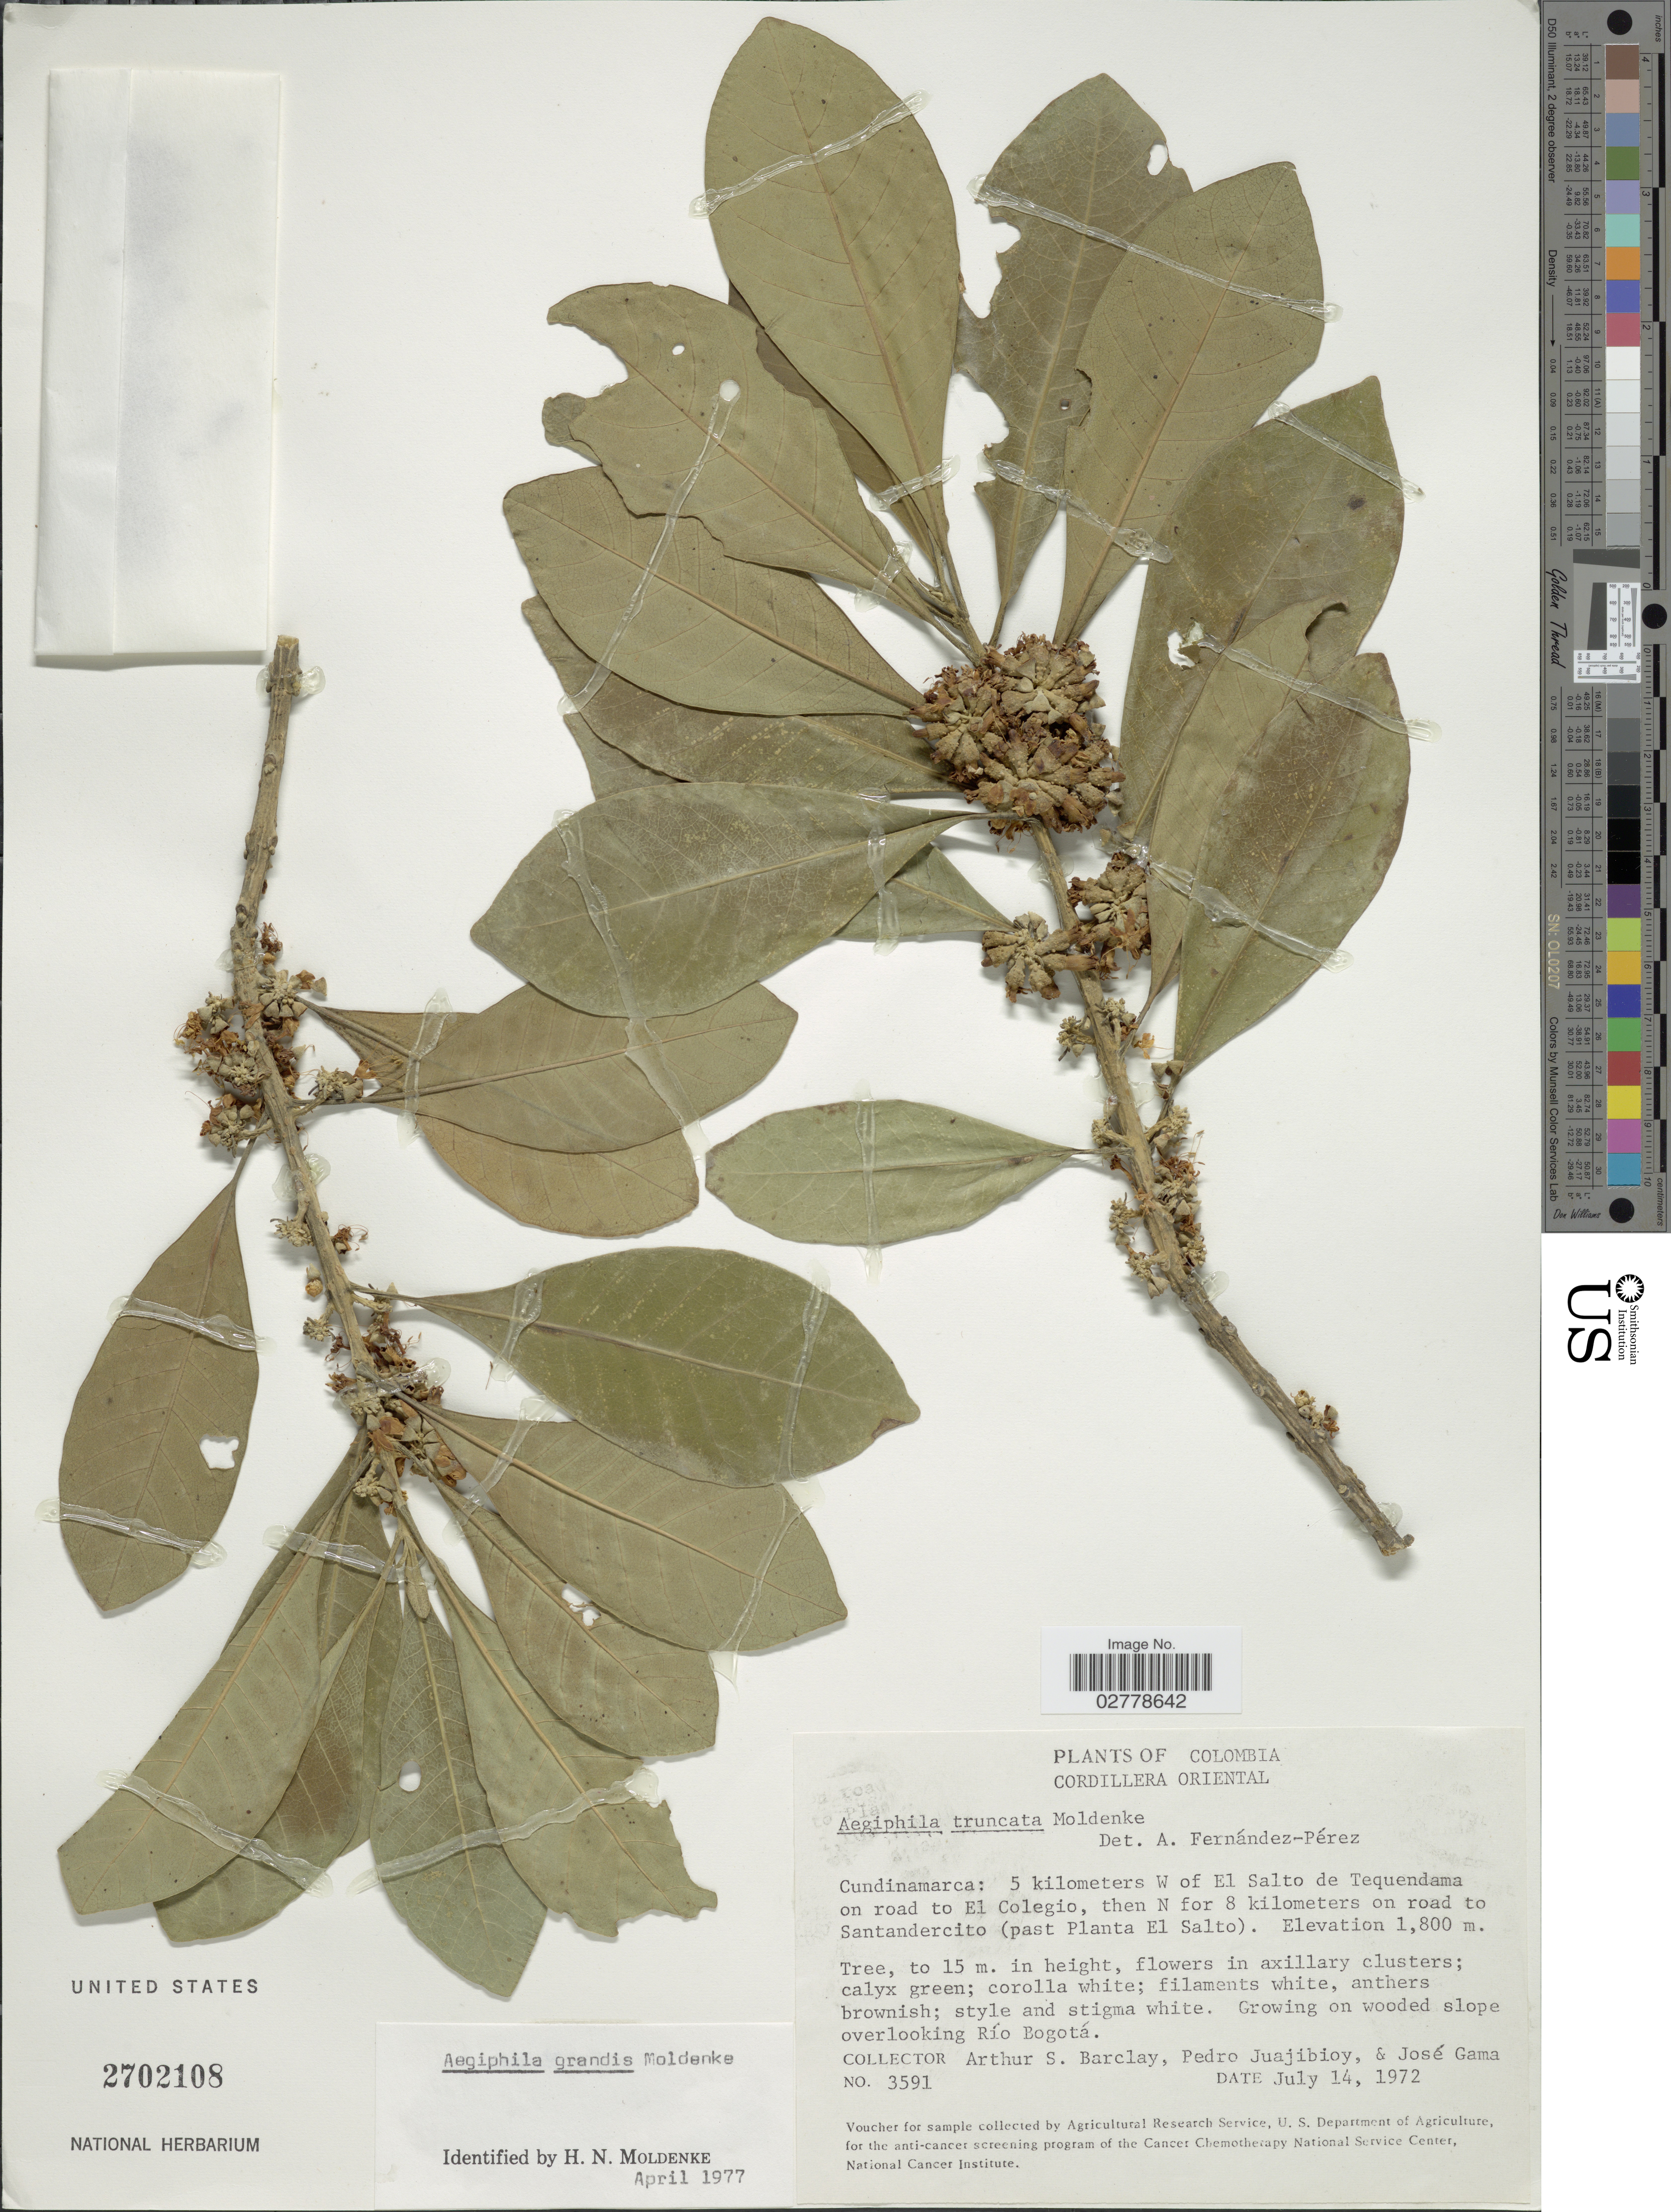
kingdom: Plantae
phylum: Tracheophyta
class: Magnoliopsida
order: Lamiales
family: Lamiaceae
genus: Aegiphila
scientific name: Aegiphila grandis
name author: Moldenke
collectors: A. S. Barclay, P. Juajibioy & J. Gama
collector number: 3591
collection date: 1972-07-14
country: Colombia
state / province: Cundinamarca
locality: Cordillera Oriental. Cundinamarca: 5 kilometers W of El Salto de Tequendama on road to El Colegio, then N for 8 kilometers on road to Santandercito (past Planta El Salto).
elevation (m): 1800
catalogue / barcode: US 2702108